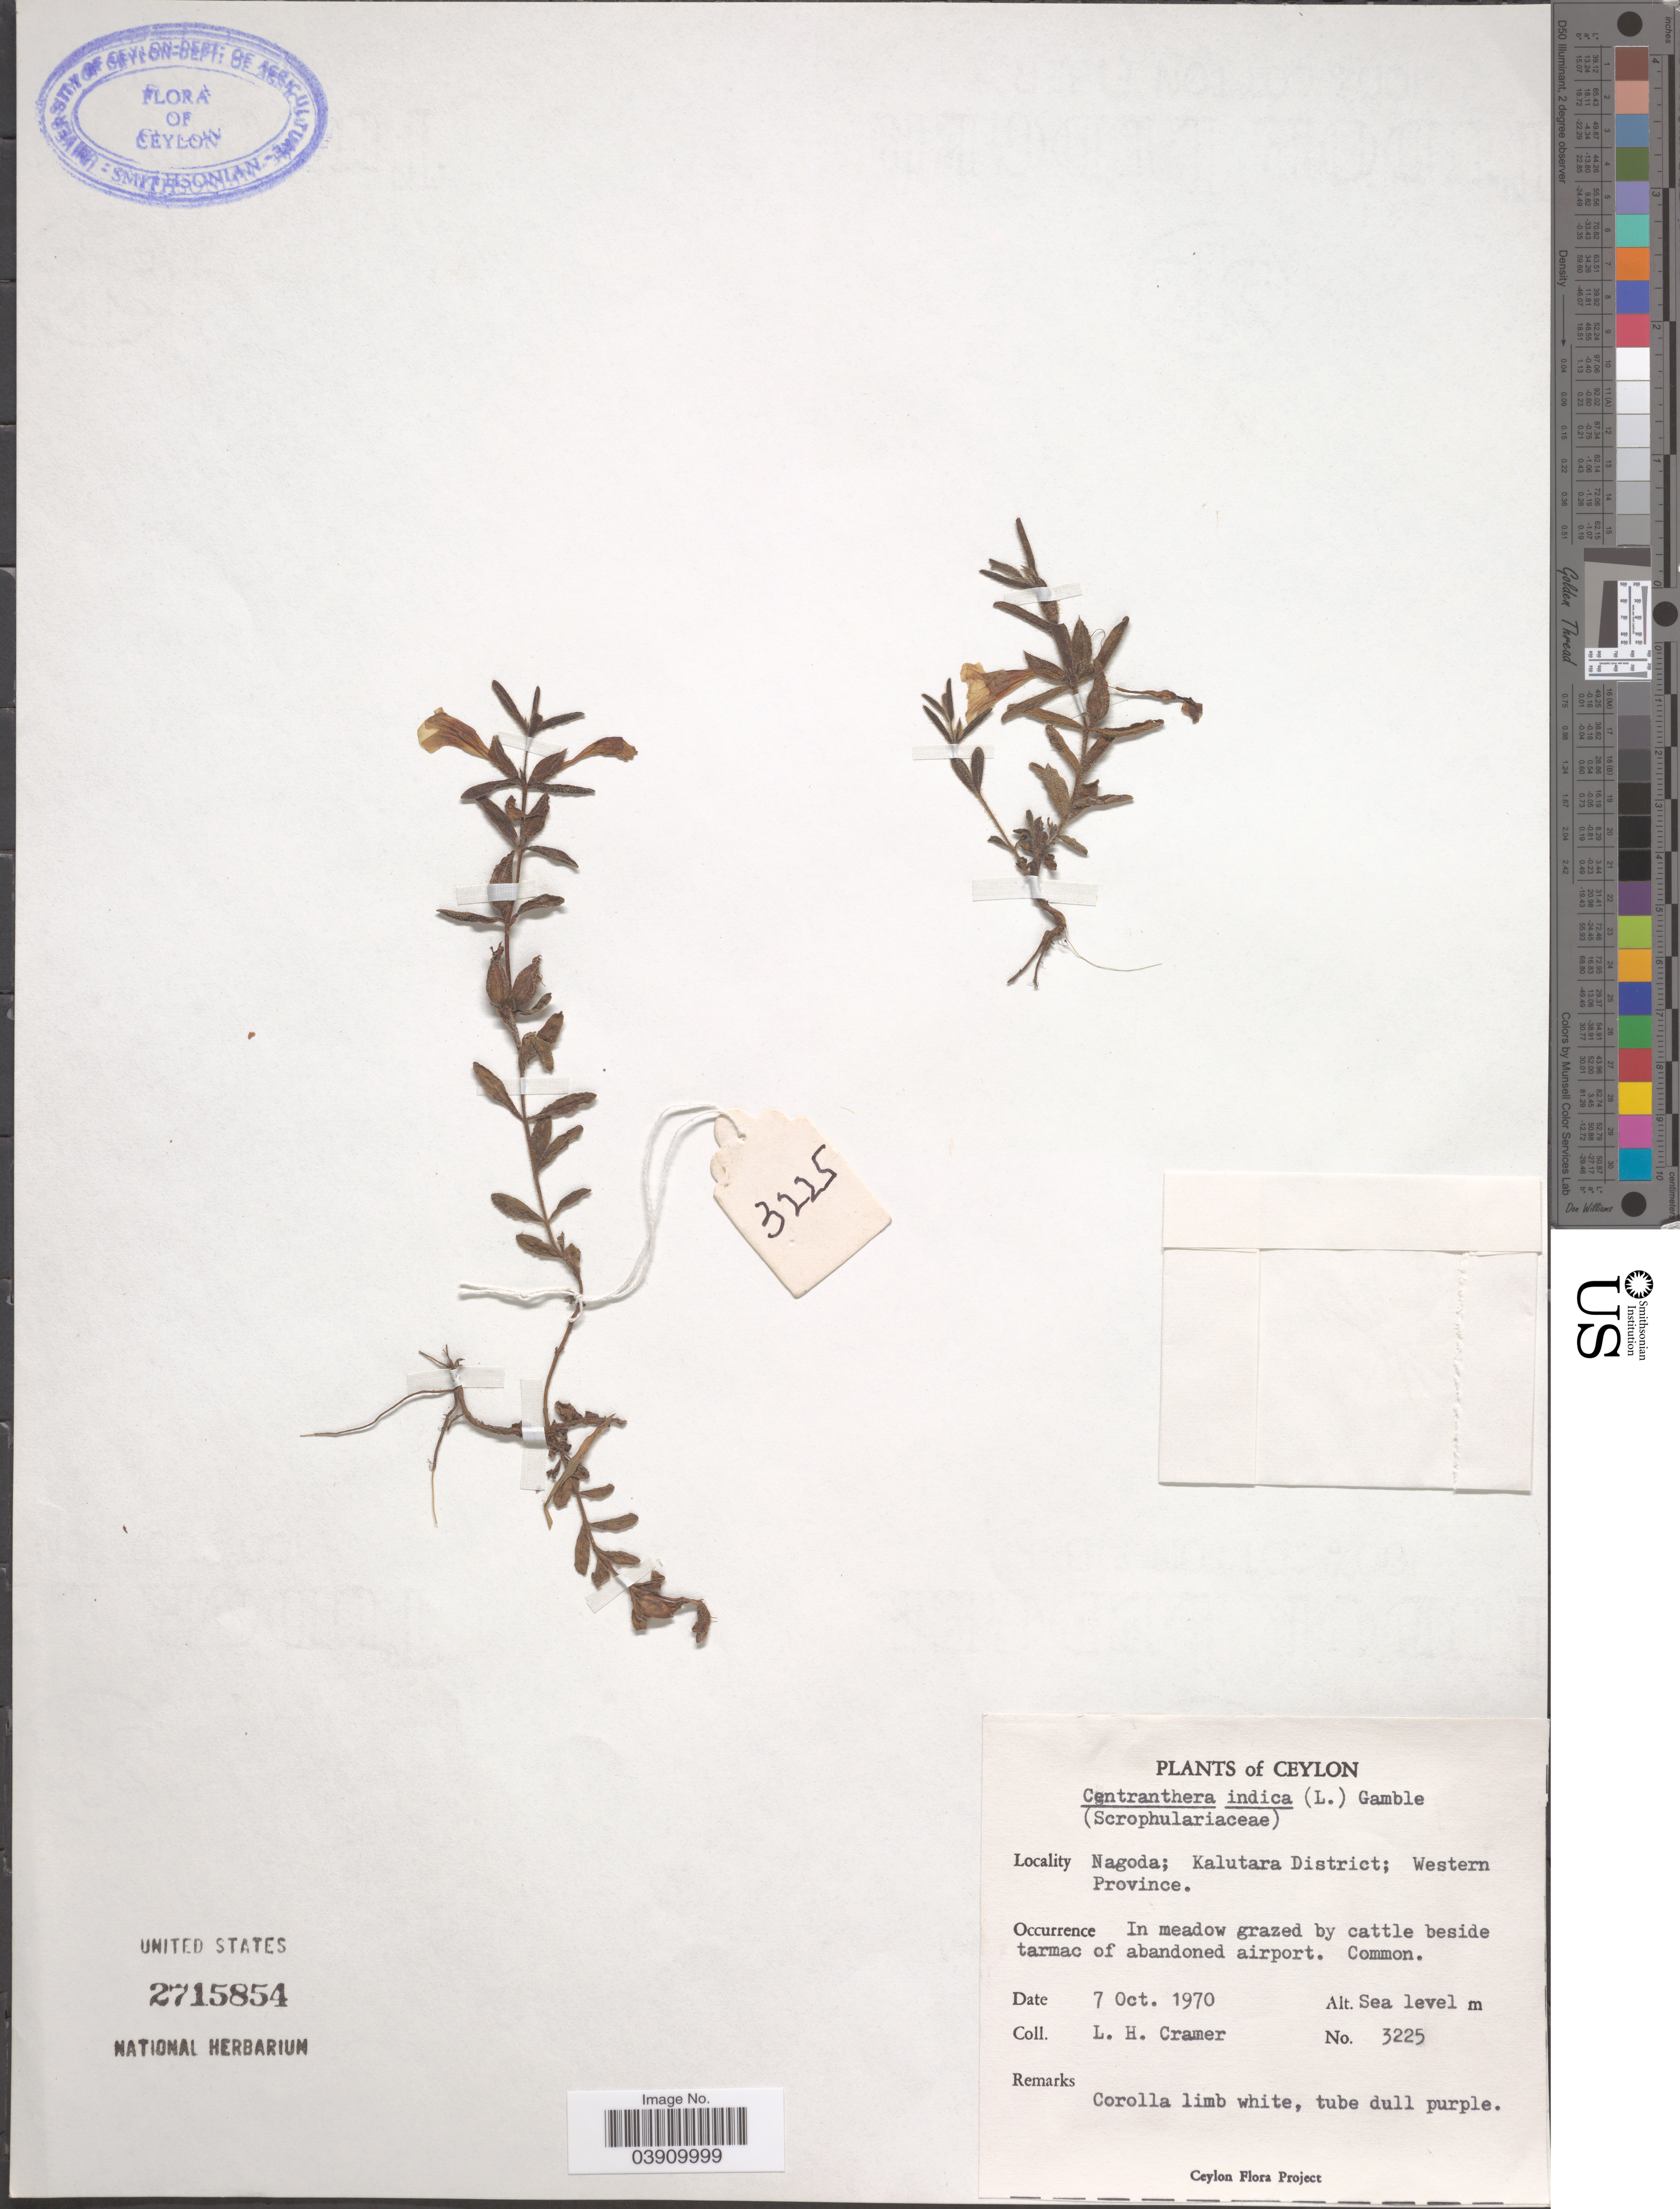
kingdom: Plantae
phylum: Tracheophyta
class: Magnoliopsida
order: Lamiales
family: Orobanchaceae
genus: Centranthera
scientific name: Centranthera indica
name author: (L.) Gamble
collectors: L. H. Cramer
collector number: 3225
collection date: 1970-10-07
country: Sri Lanka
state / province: Western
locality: Ceylon. Nagoda; kalutara District.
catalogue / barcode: US 2715854